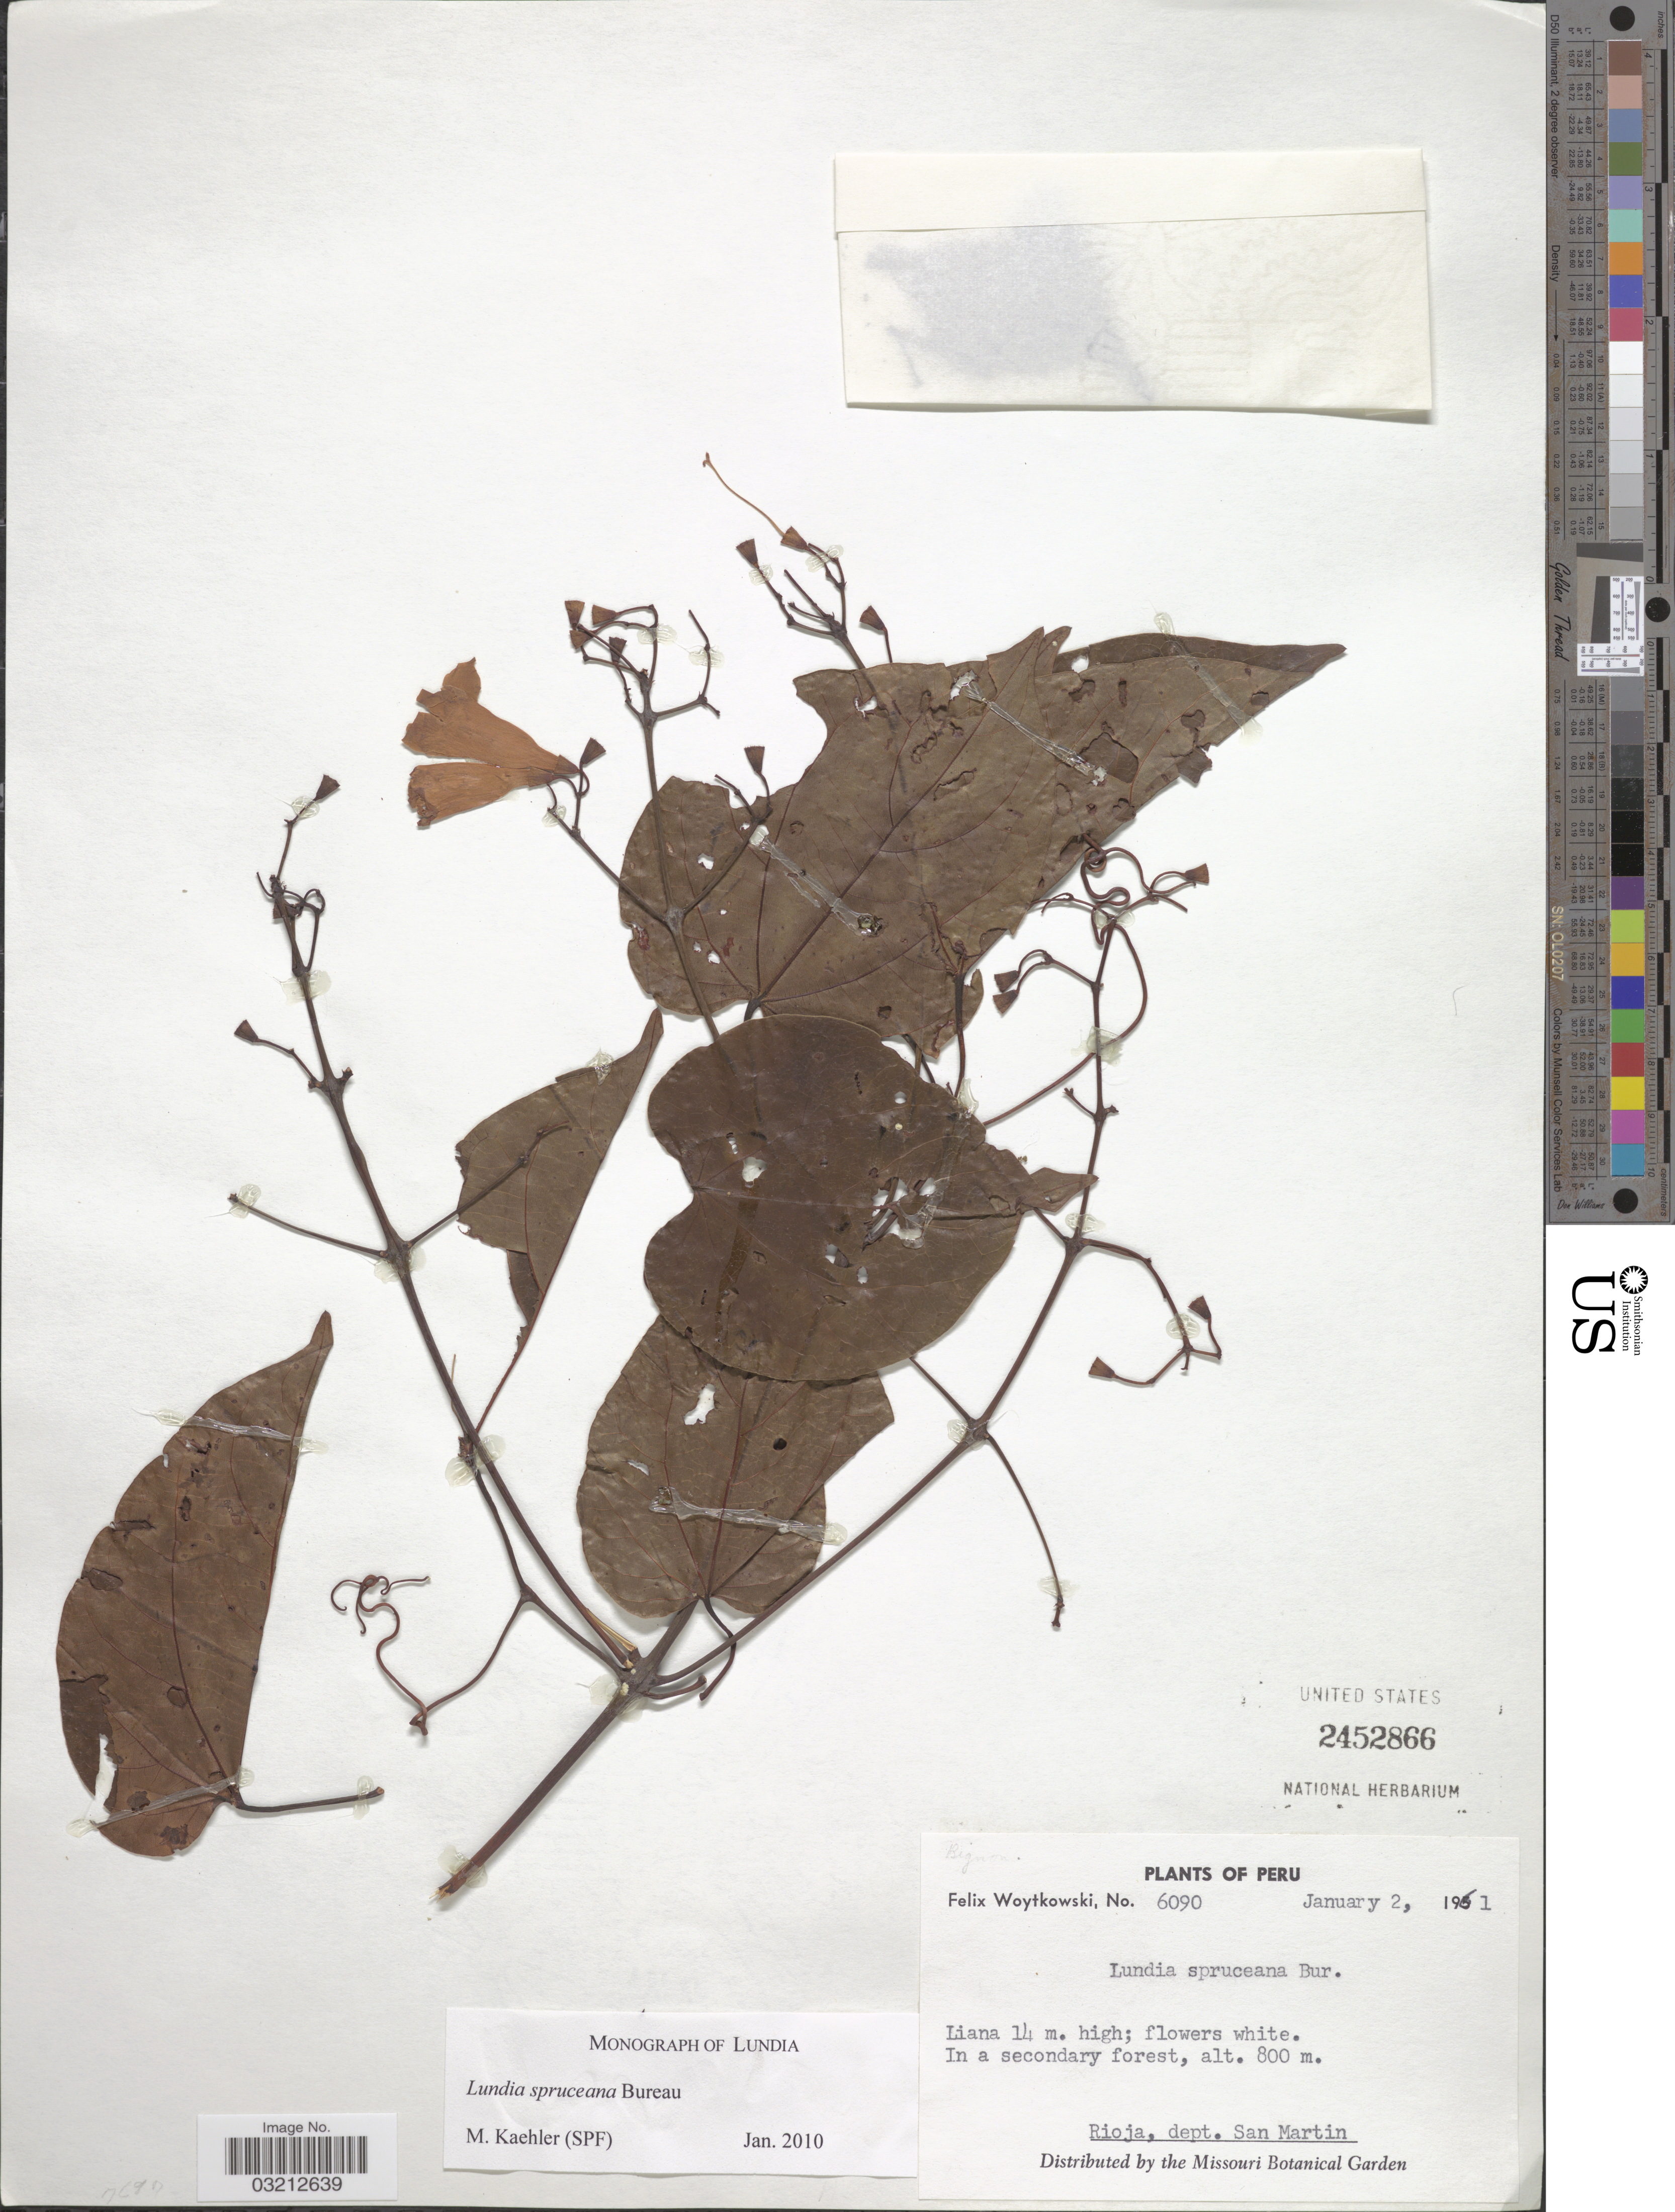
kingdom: Plantae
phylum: Tracheophyta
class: Magnoliopsida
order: Lamiales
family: Bignoniaceae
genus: Lundia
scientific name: Lundia spruceana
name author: Bureau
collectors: F. Woytkowski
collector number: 6090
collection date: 1961-01-02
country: Peru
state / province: San Martín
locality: Rioja, dept. San Martin.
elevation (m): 800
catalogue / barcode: US 2452866